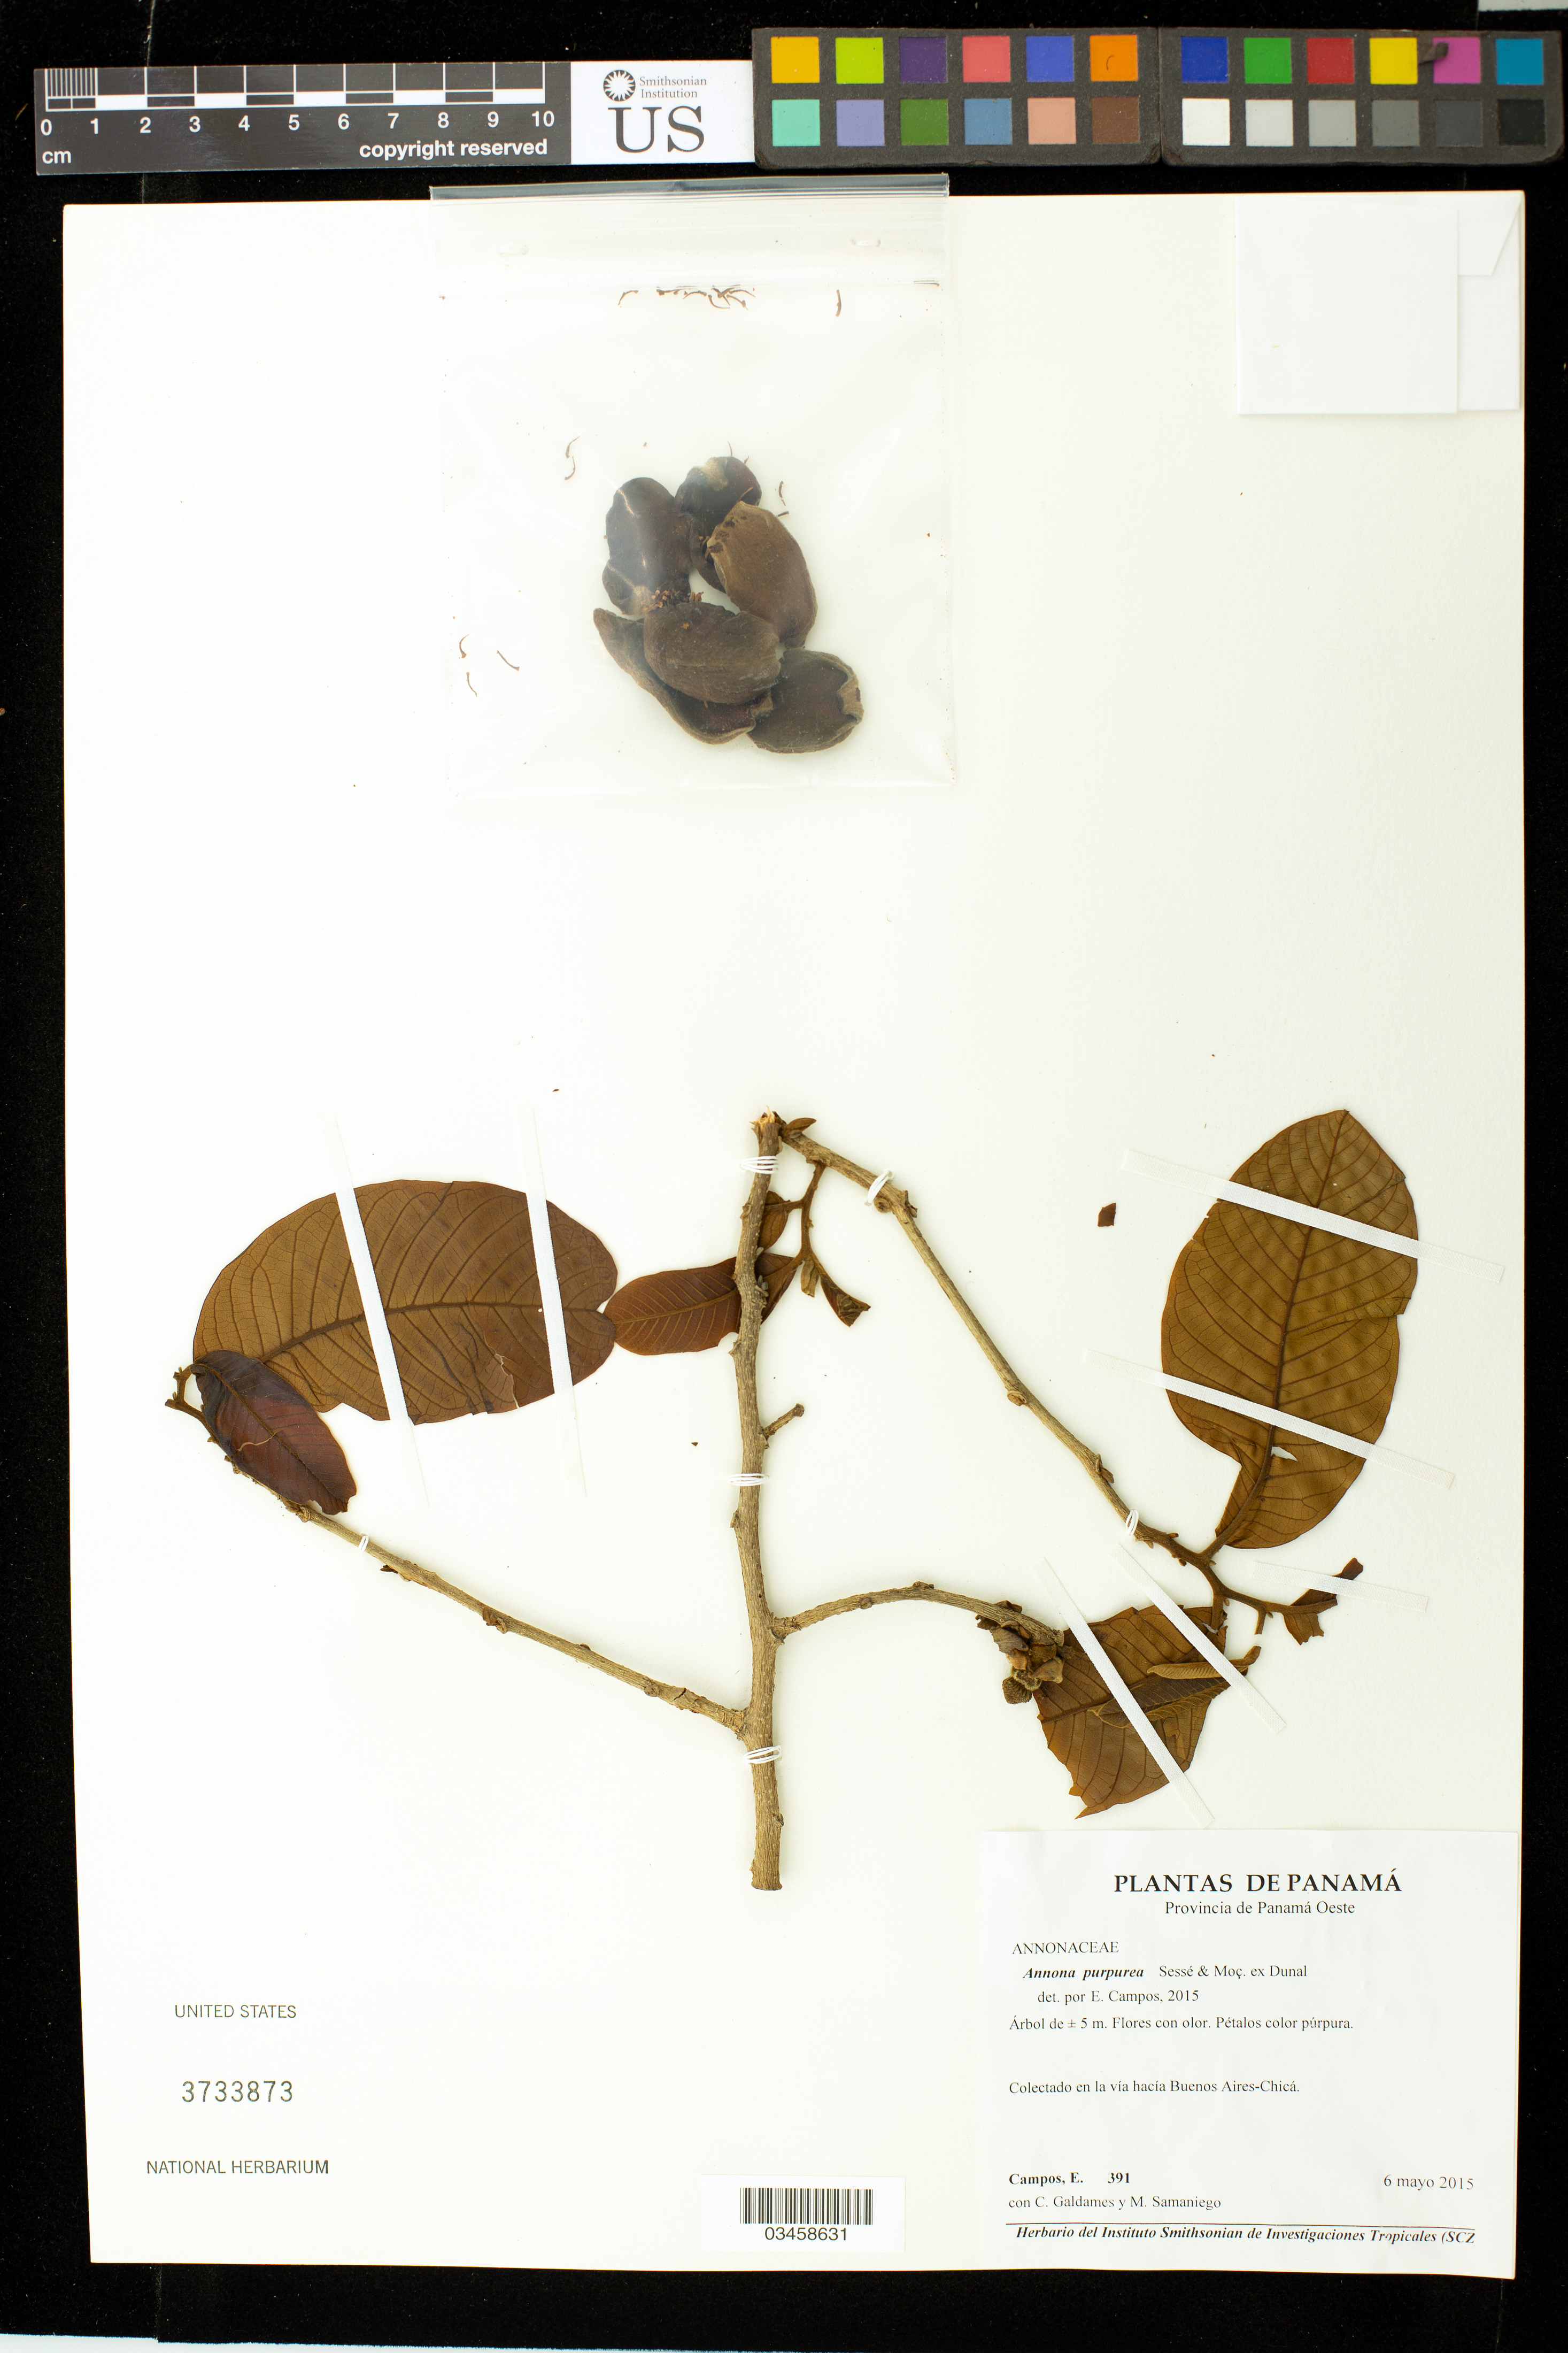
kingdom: Plantae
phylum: Tracheophyta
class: Magnoliopsida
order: Magnoliales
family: Annonaceae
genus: Annona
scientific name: Annona purpurea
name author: Moc. & Sessé ex Dunal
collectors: E. Campos, C. Galdames & M. Samaniego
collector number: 391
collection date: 2015-05-06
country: Panama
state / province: Panamá Oeste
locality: Hacia Buenos Aires- Chica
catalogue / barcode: US 3733873